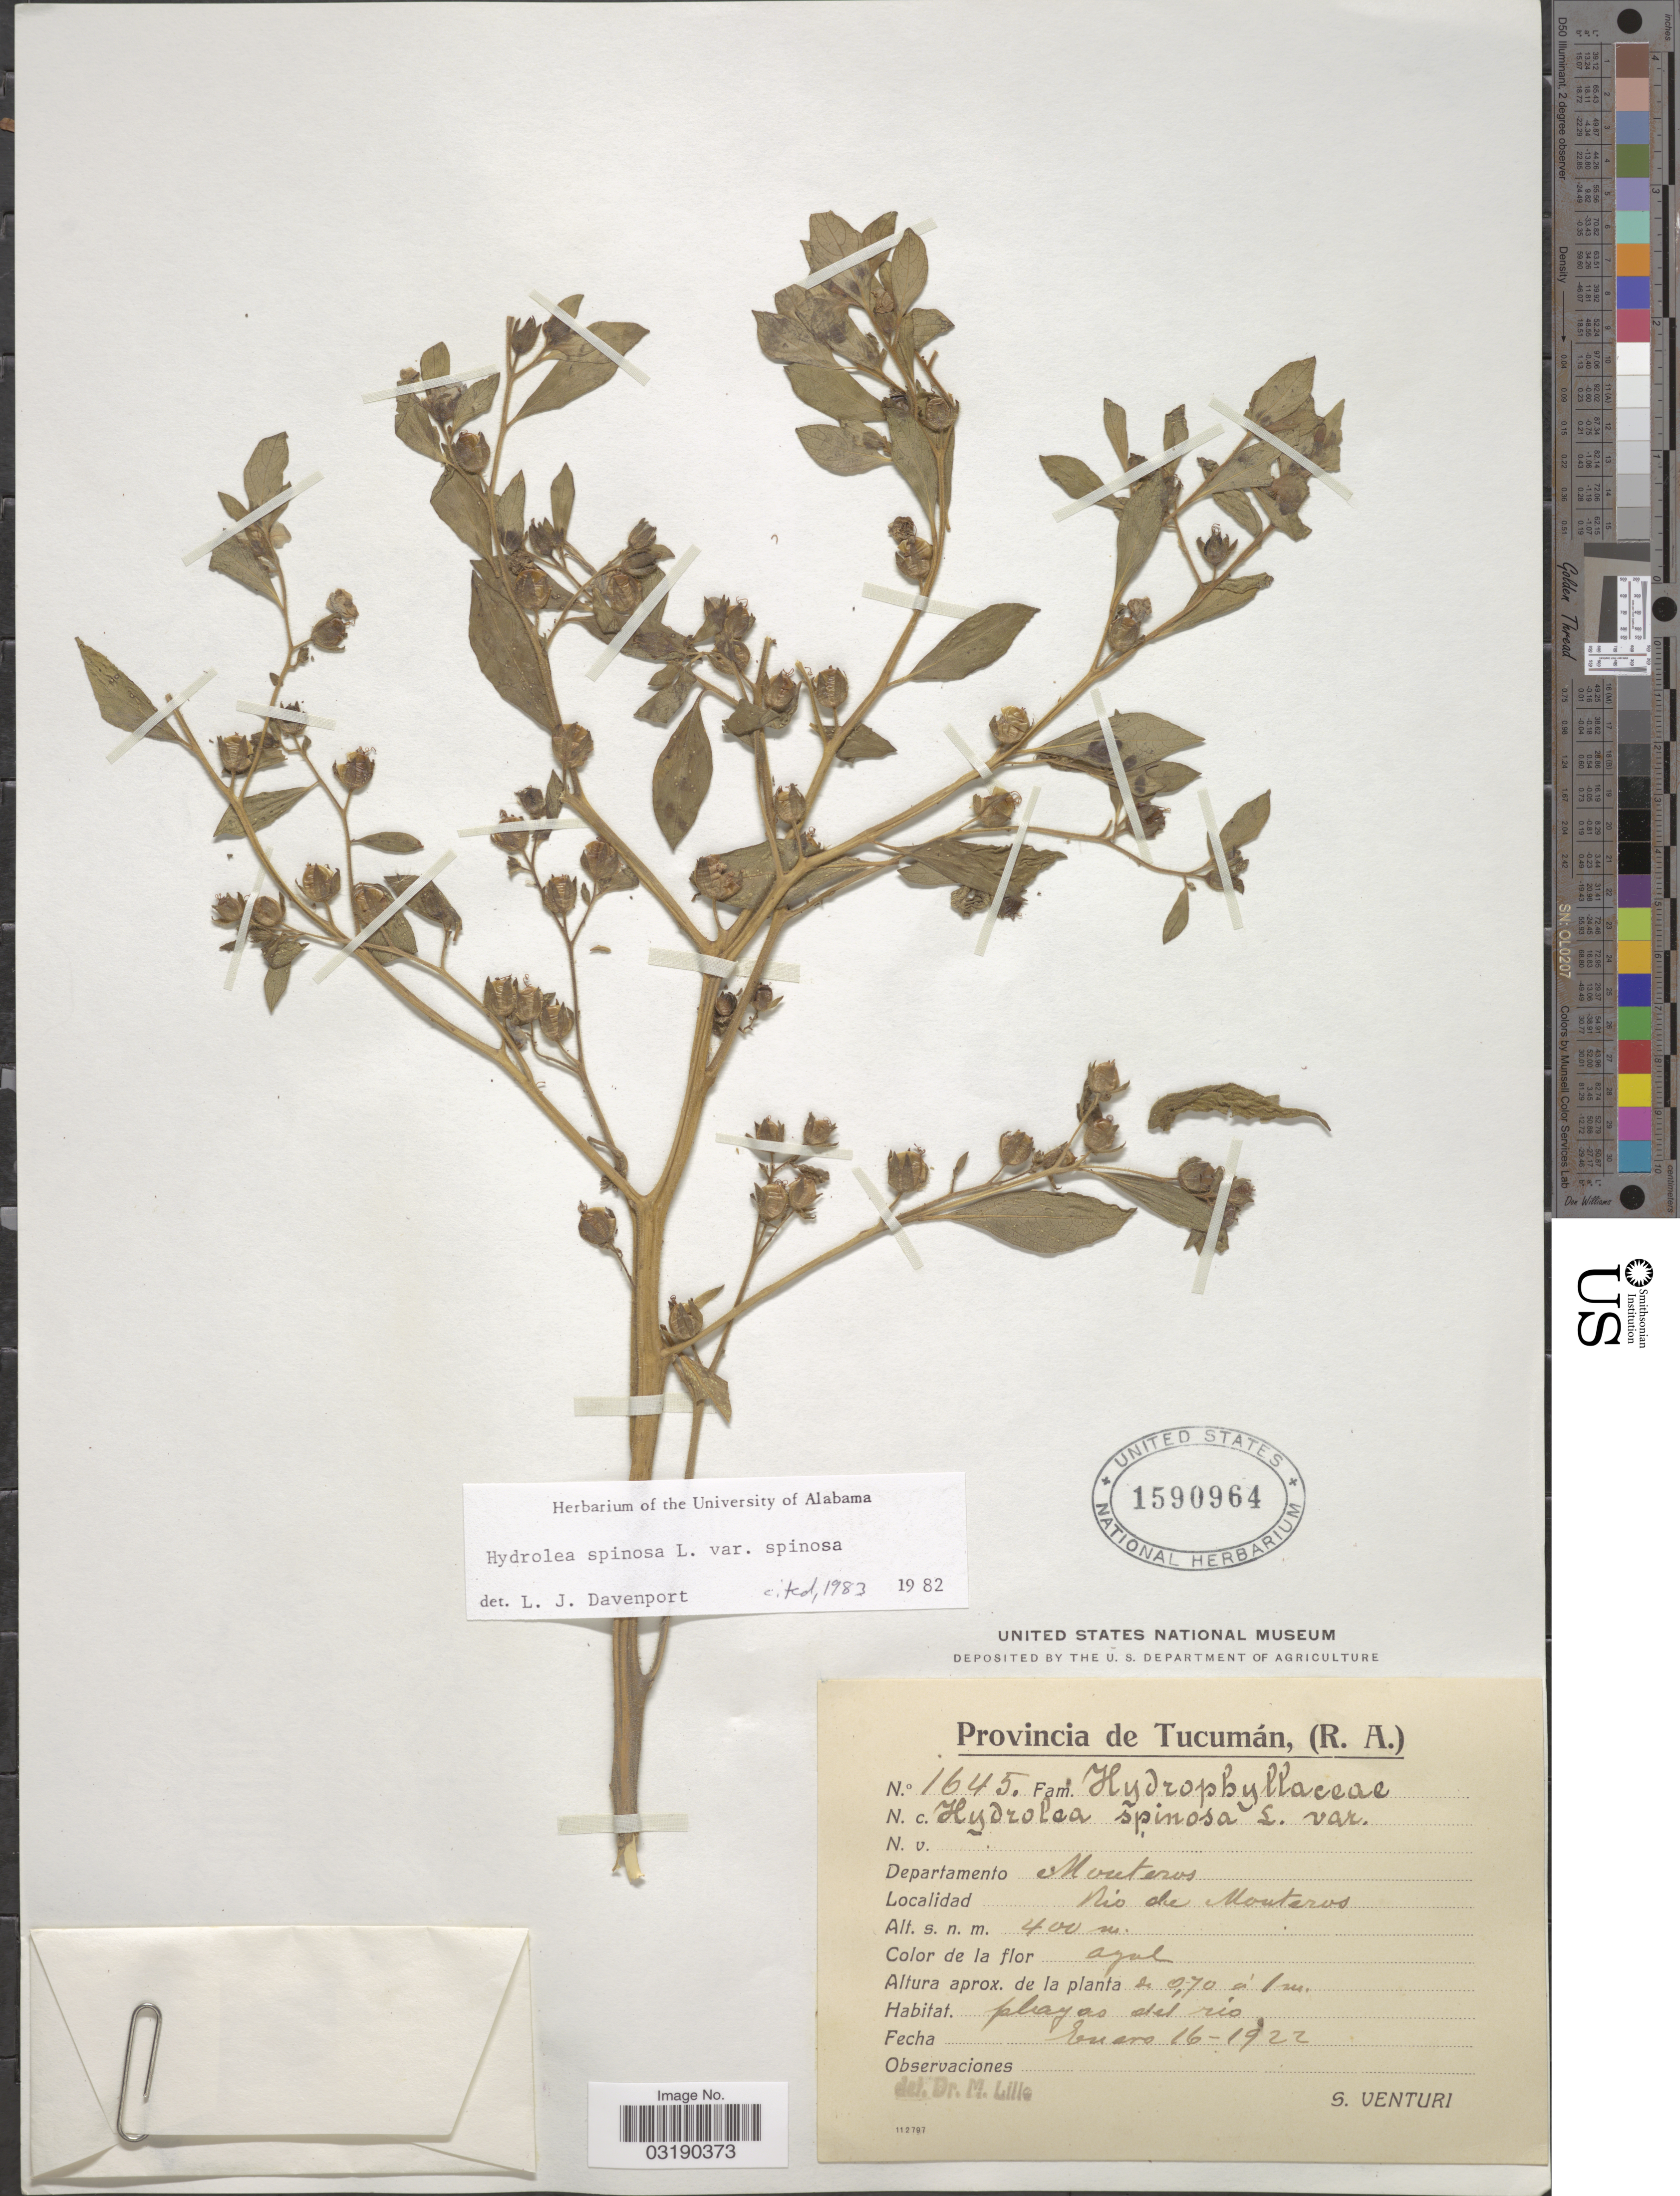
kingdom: Plantae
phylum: Tracheophyta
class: Magnoliopsida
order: Solanales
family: Hydroleaceae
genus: Hydrolea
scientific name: Hydrolea spinosa var. spinosa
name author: L.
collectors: S. Venturi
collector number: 1645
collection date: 1922-01-16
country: Argentina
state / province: Tucuman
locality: Provincia de Tucumán. Departamento Monteros. Rio de Monteros.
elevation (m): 400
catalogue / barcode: US 1590964